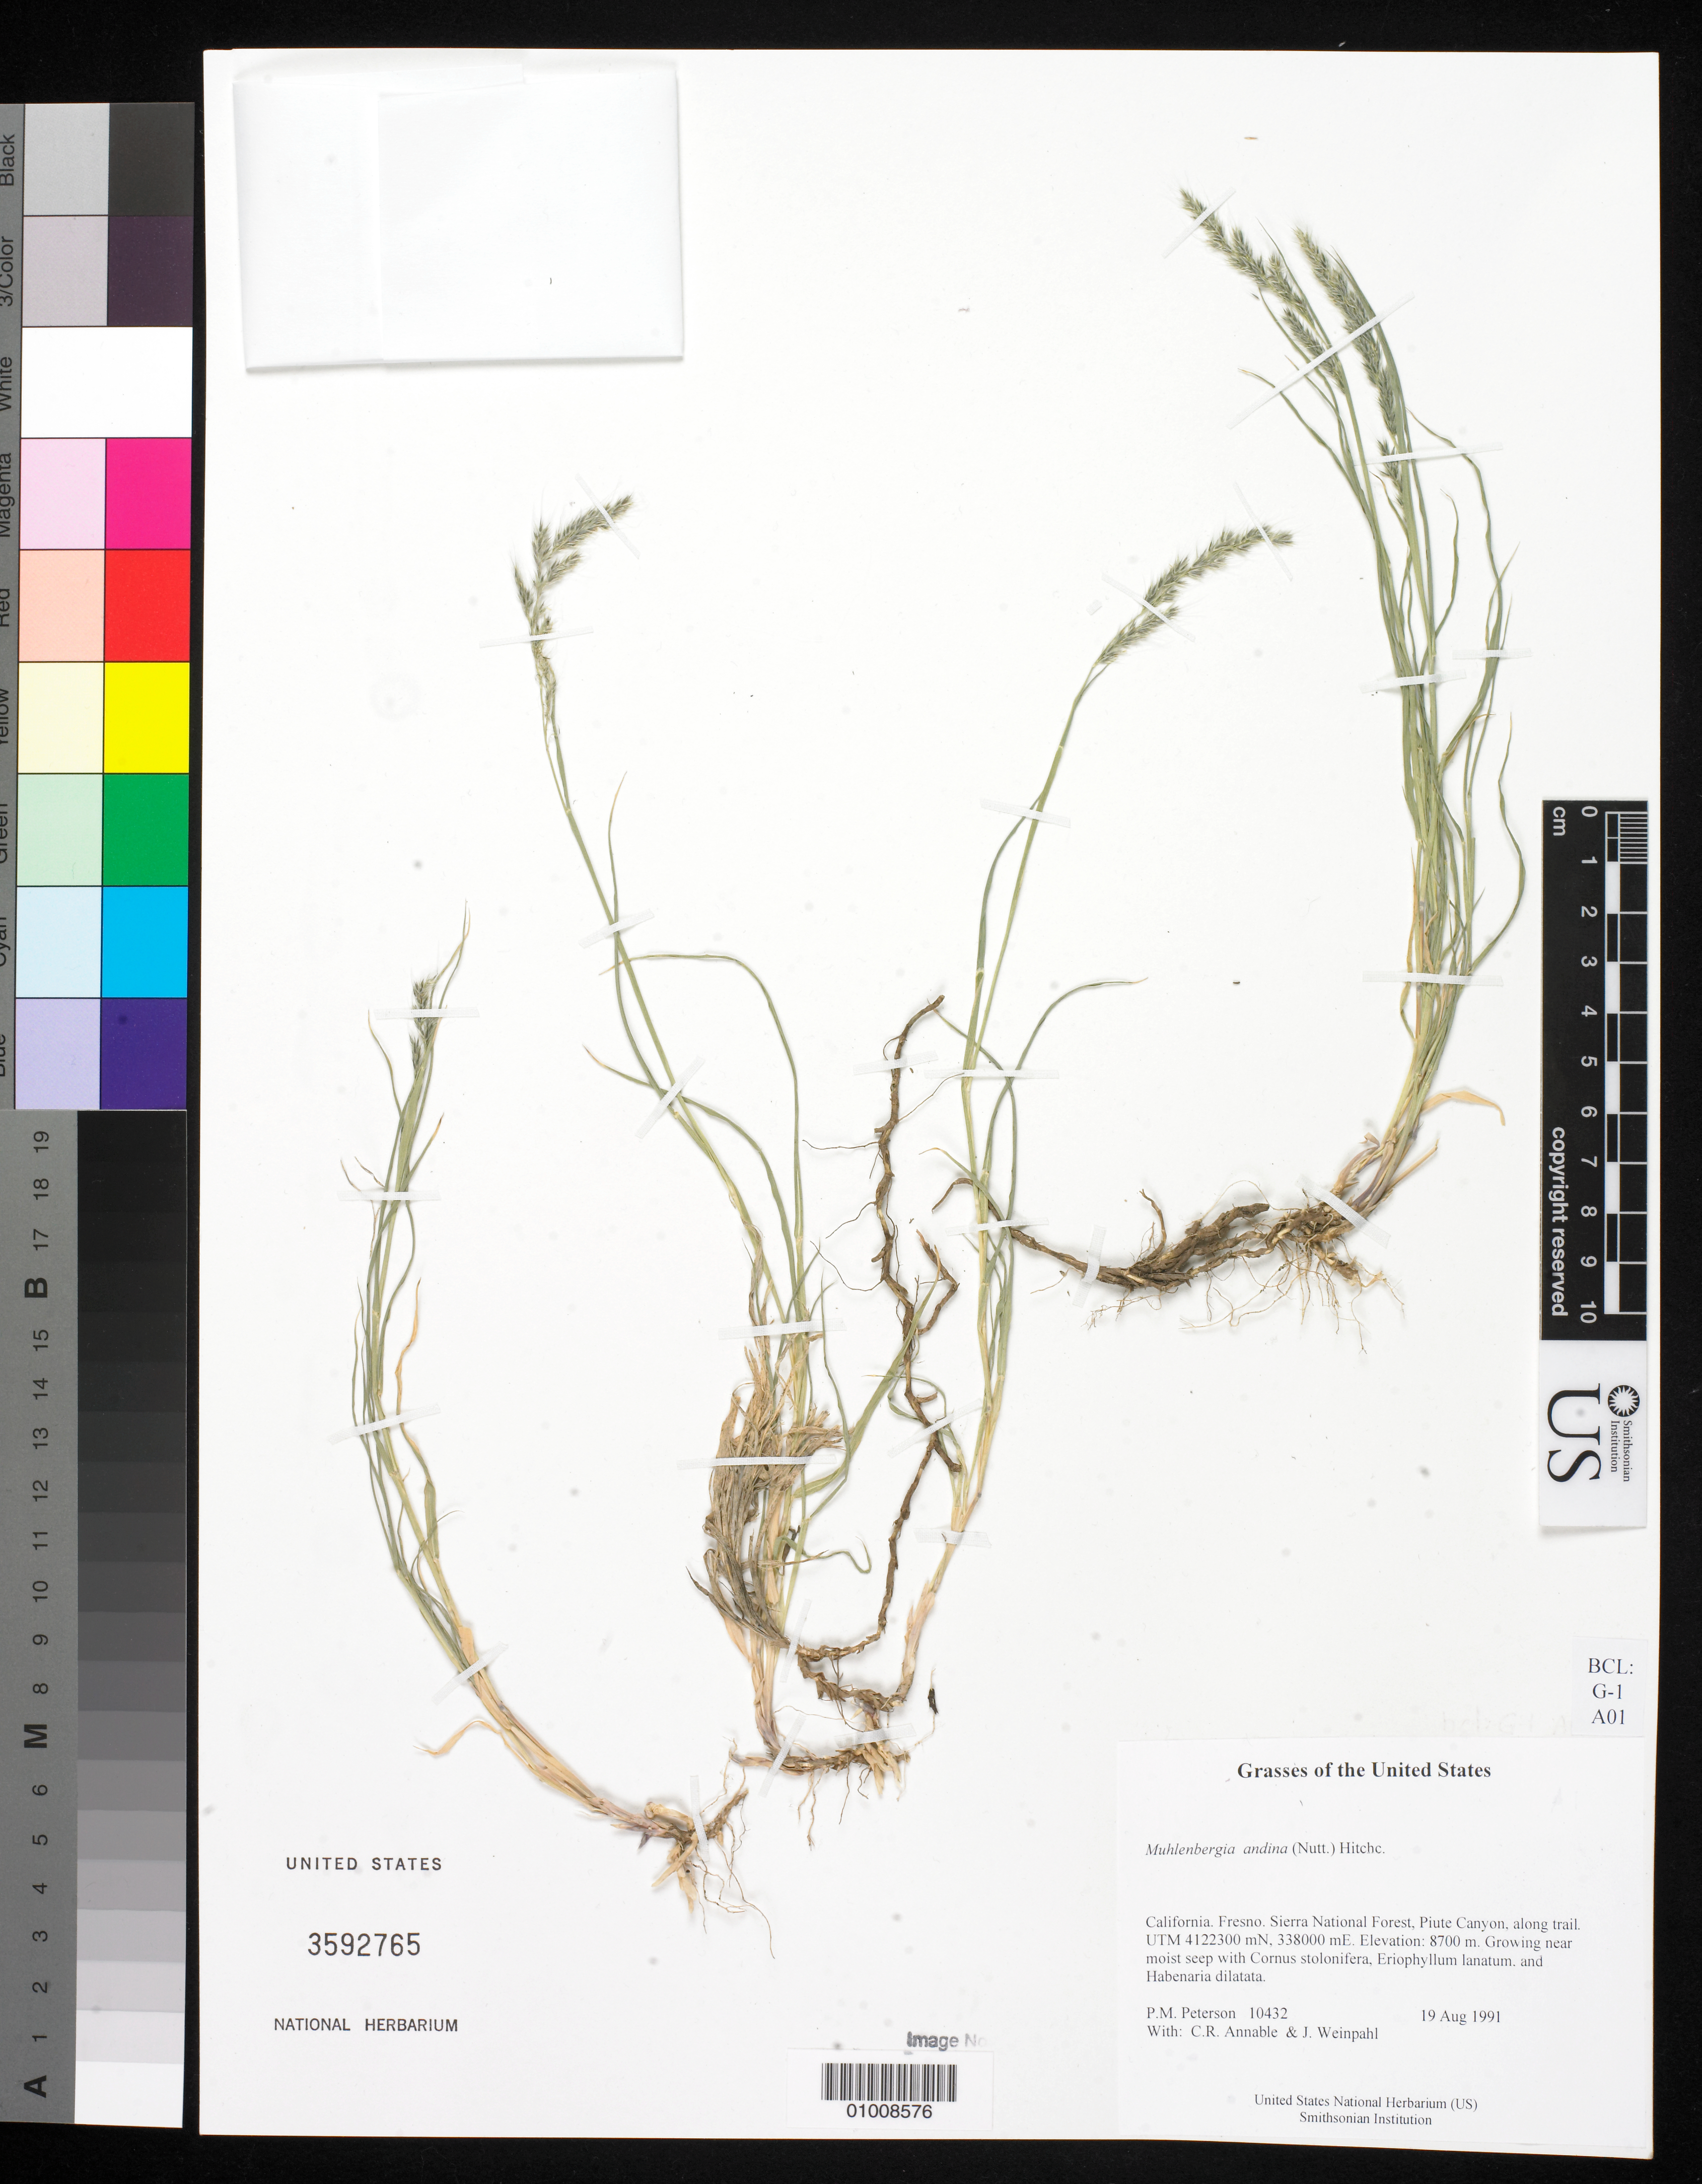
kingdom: Plantae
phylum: Tracheophyta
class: Liliopsida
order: Poales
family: Poaceae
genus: Muhlenbergia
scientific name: Muhlenbergia andina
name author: (Nutt.) Hitchc.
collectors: P. M. Peterson, C. R. Annable & J. Weinpahl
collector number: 10432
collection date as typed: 19 Aug 1991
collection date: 1991-08-19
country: United States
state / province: California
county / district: Fresno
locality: Sierra National Forest, Piute Canyon, along trail. UTM 4122300 mN, 338000 mE.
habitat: Growing near moist seep with Cornus stolonifera, Eriophyllum lanatum, and Habenaria dilatata.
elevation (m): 8700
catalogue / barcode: US 3592765